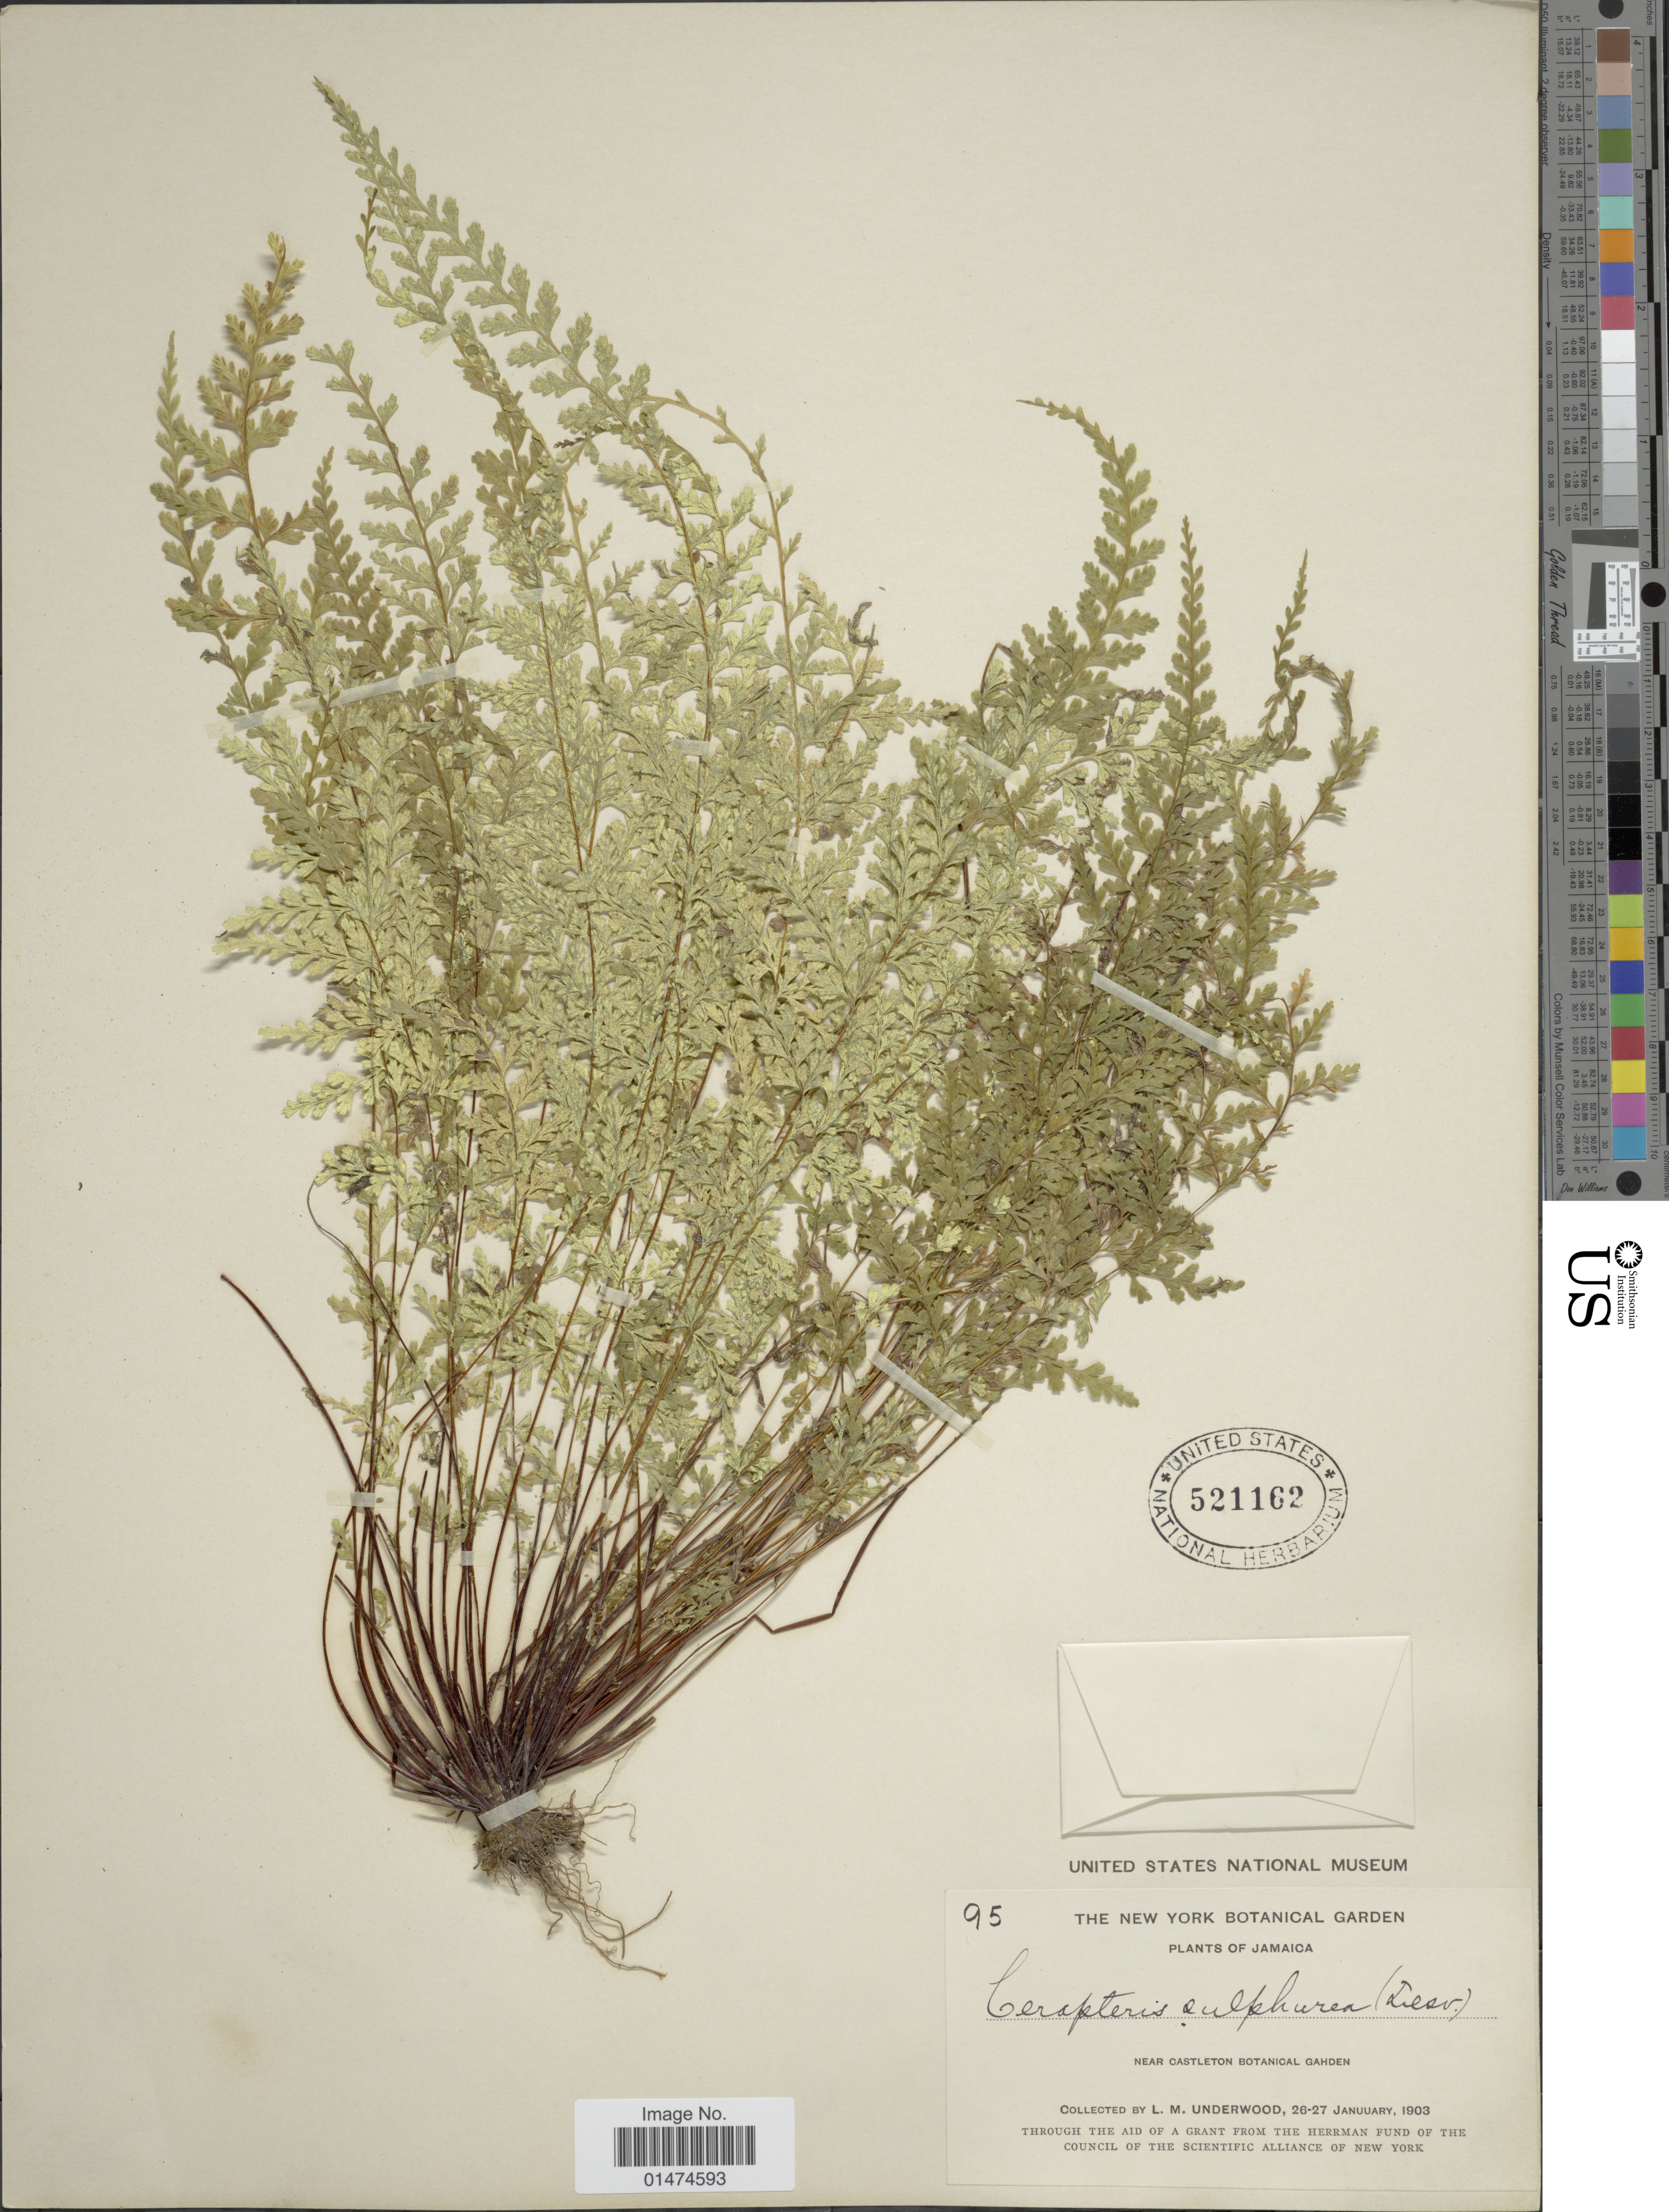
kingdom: Plantae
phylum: Tracheophyta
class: Polypodiopsida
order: Polypodiales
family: Pteridaceae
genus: Pityrogramma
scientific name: Pityrogramma sulphurea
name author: (Sw.) Maxon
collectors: L. M. Underwood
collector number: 95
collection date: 1903-01-26/1903-01-27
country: Jamaica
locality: Jamaica, near Castleton Botanical Garden.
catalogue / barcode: US 521162